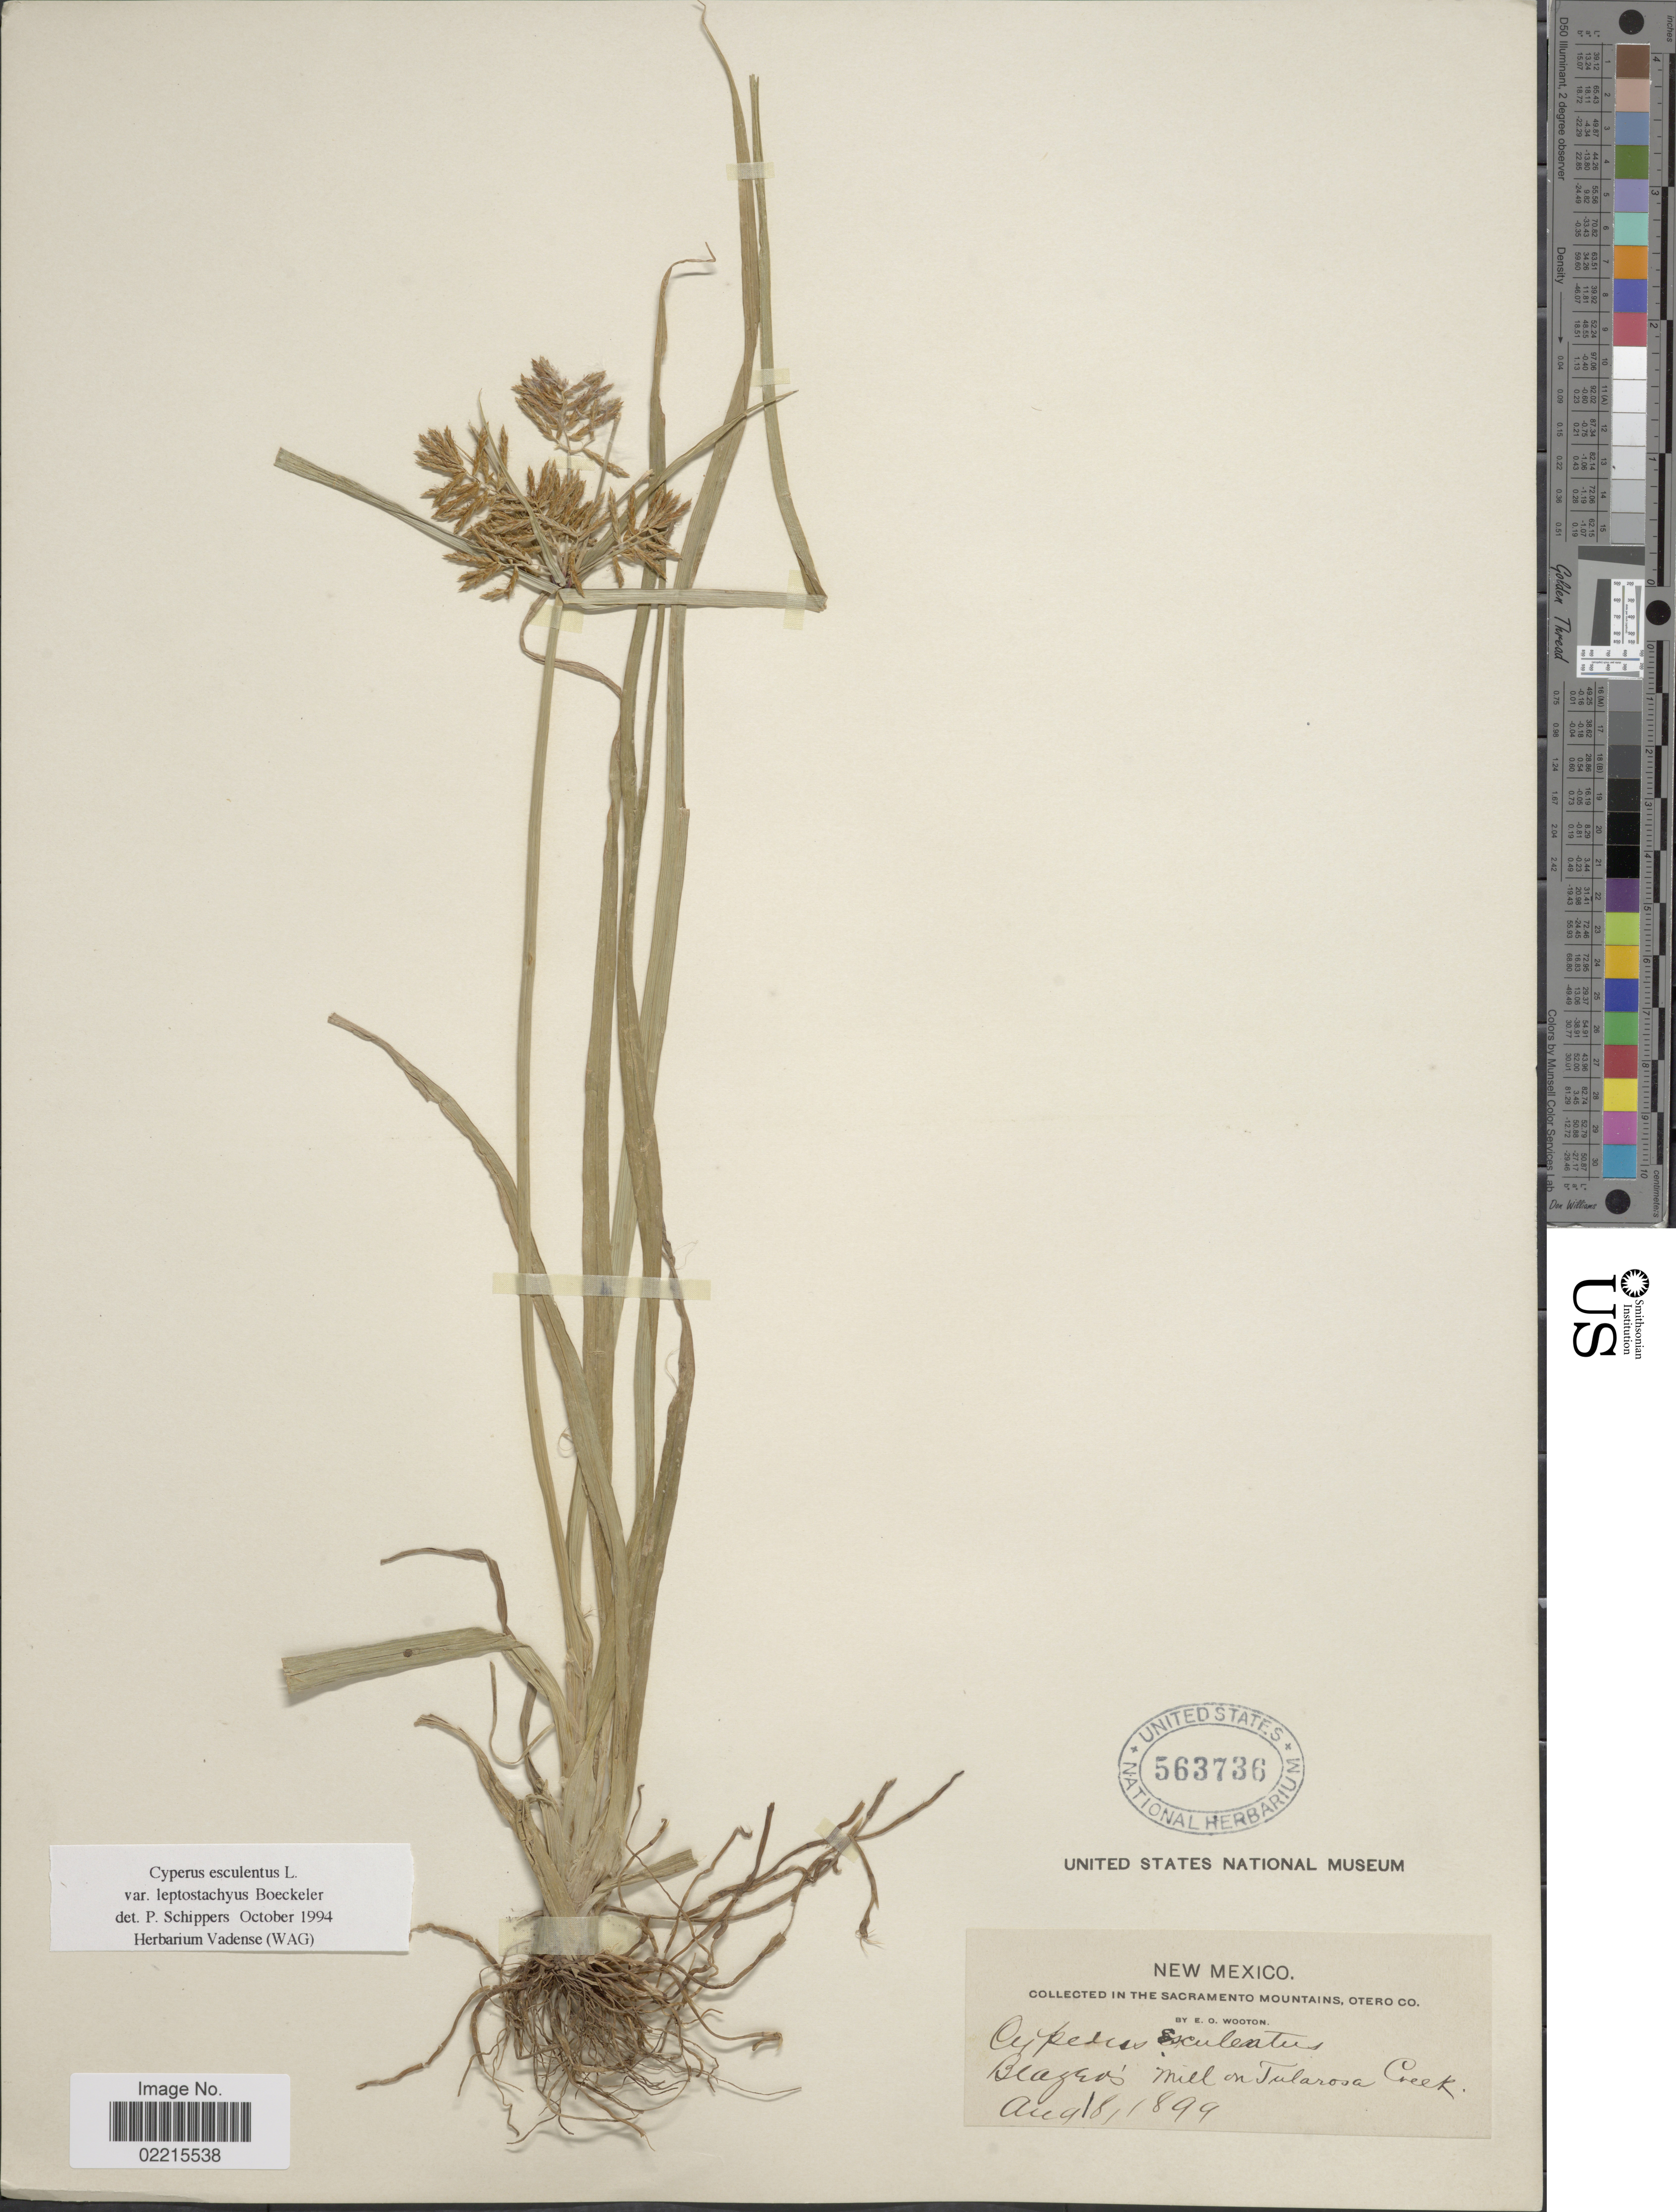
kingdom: Plantae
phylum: Tracheophyta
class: Liliopsida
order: Poales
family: Cyperaceae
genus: Cyperus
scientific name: Cyperus esculentus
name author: L.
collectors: E. O. Wooton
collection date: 1899-08-18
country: United States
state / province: New Mexico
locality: In the Sacramento Mountains, Otero Co, Beageos Mill on Tularosa Creek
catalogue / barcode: US 563736